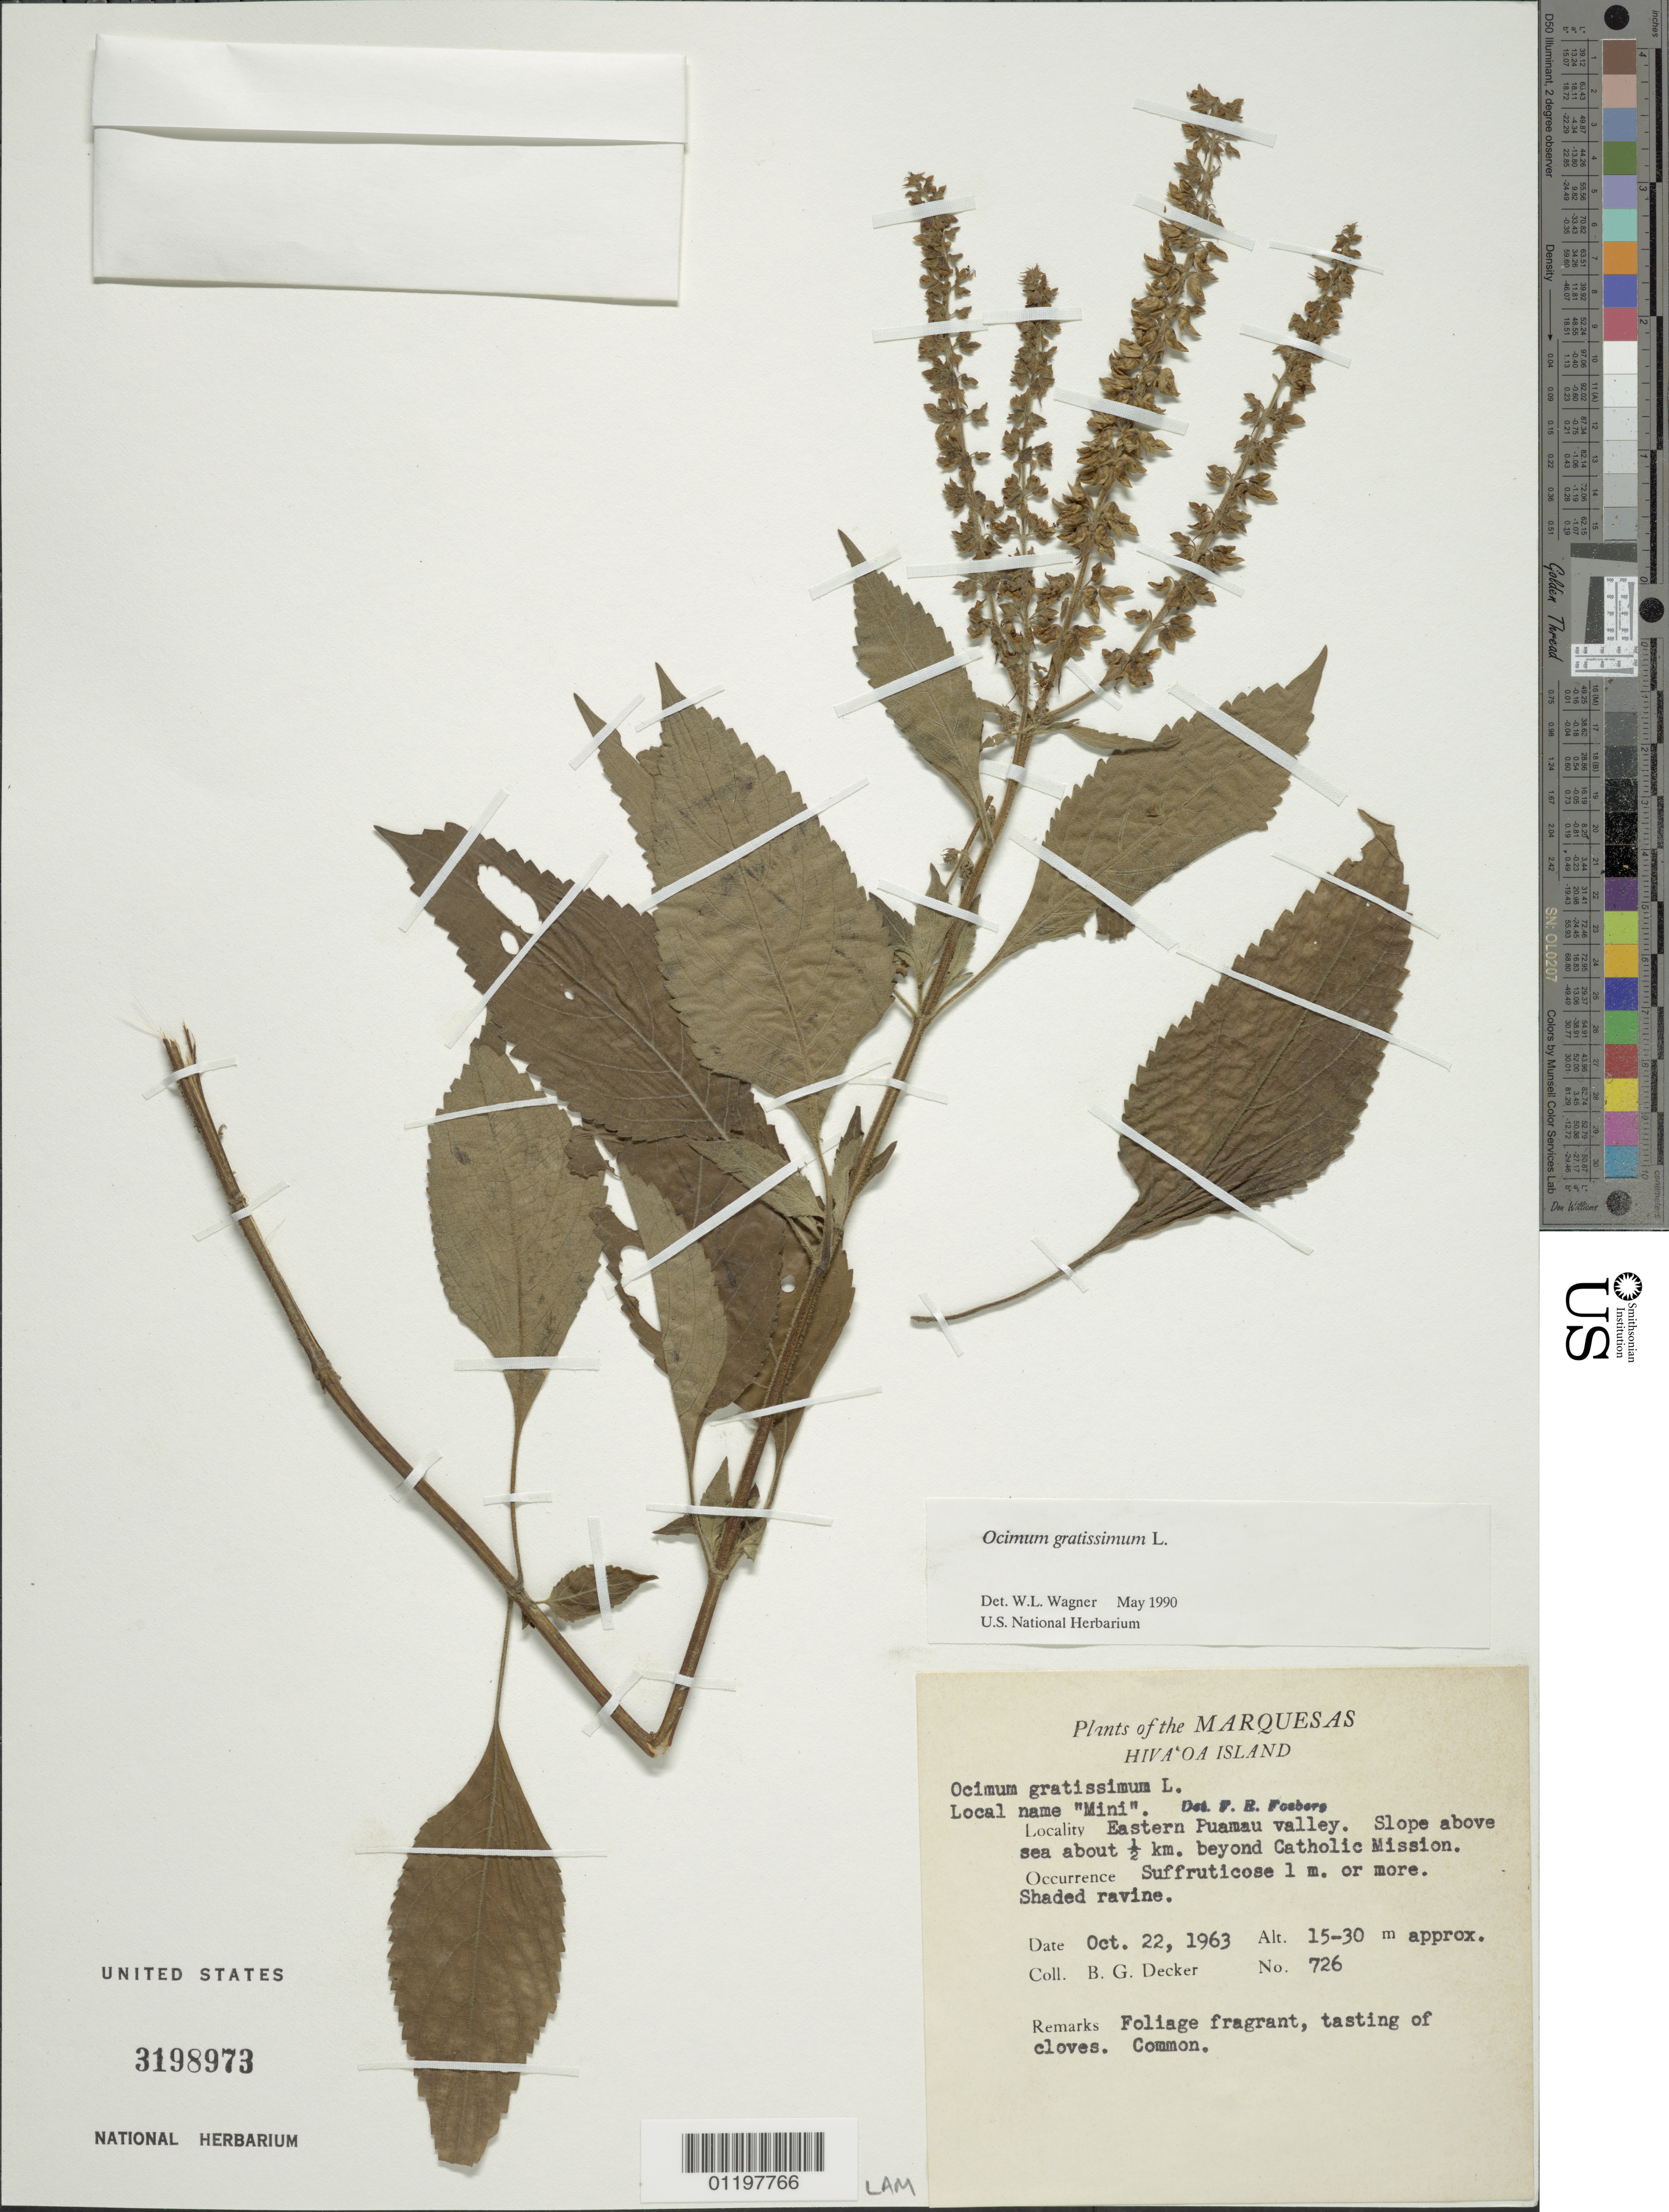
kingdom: Plantae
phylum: Tracheophyta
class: Magnoliopsida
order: Lamiales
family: Lamiaceae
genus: Ocimum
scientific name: Ocimum gratissimum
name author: L.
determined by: Wagner, W. L., (BOT), Smithsonian Institution - National Museum of Natural History (UNITED STATES)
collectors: B. G. Decker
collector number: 726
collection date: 1963-10-22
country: French Polynesia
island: Hiva Oa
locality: E Puamau Valley, slope above sea, 0.5 km beyond Catholic Mission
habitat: Shaded ravine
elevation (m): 15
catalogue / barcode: US 3198973